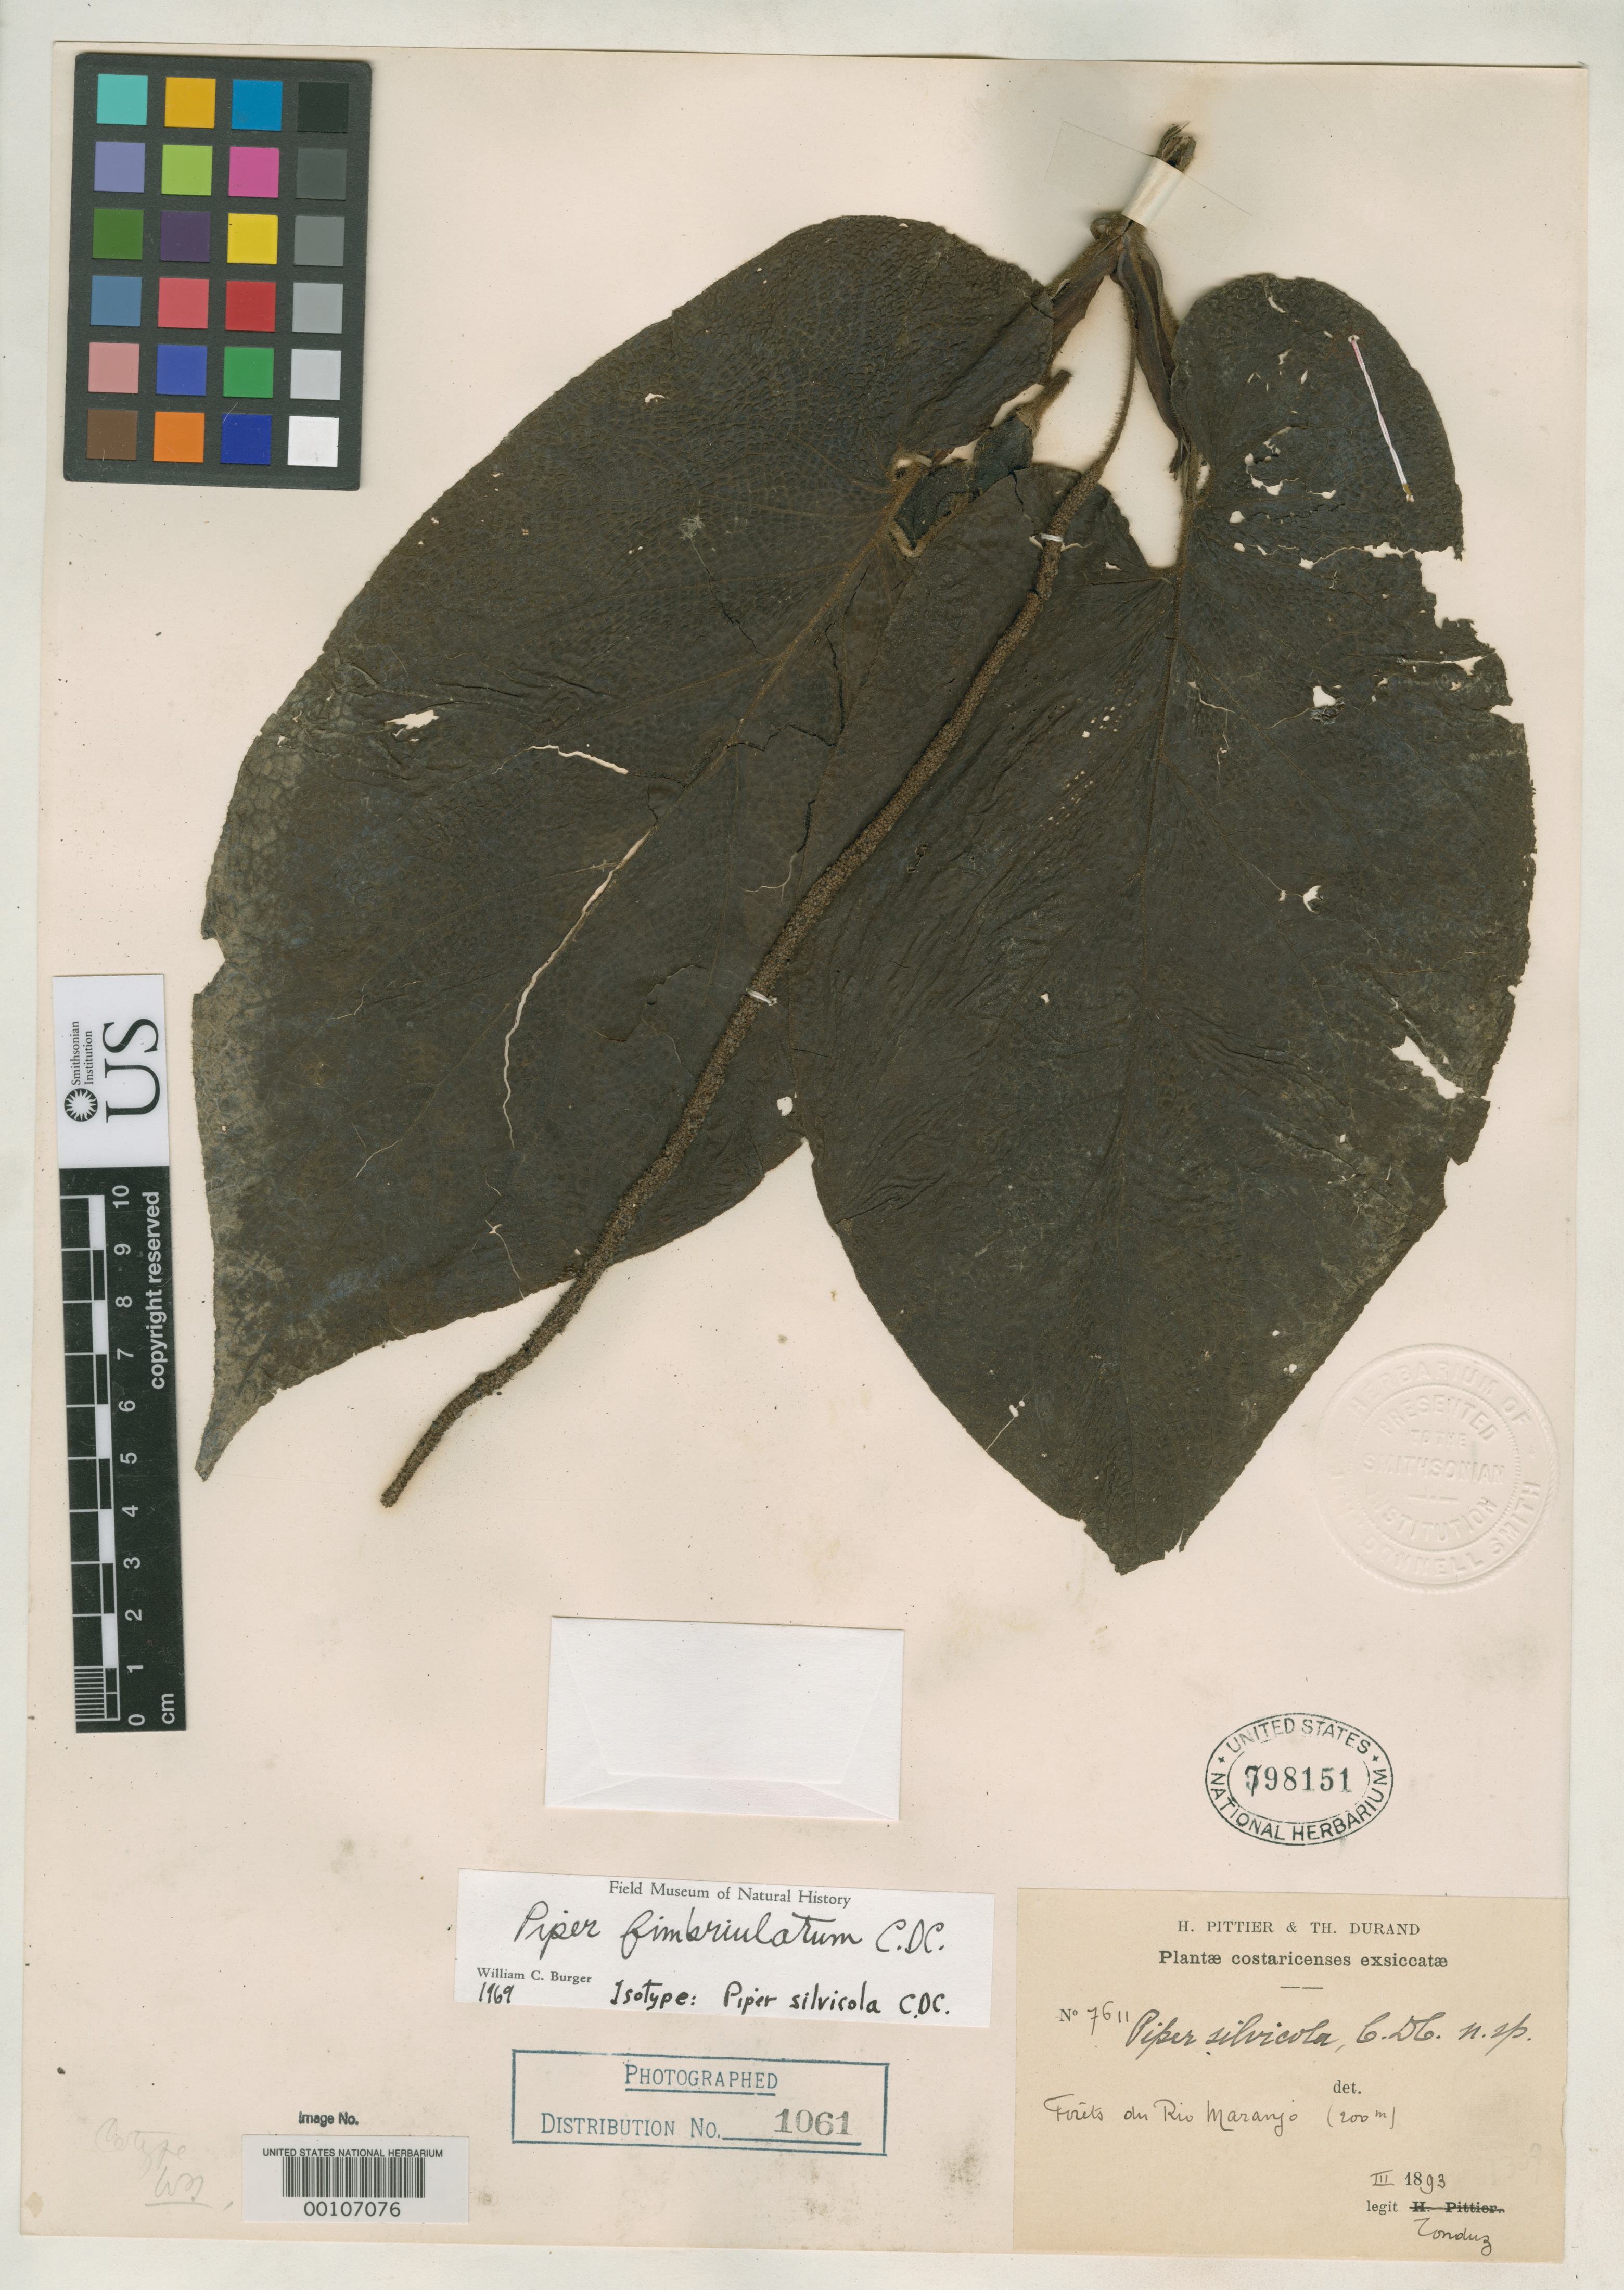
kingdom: Plantae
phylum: Tracheophyta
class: Magnoliopsida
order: Piperales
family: Piperaceae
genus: Piper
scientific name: Piper silvicola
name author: C. DC. in Pittier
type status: Isotype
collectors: A. Tonduz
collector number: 7611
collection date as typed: Mar 1893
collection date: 1893-03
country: Costa Rica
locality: Rio Naranjo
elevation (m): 200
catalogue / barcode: US 798151